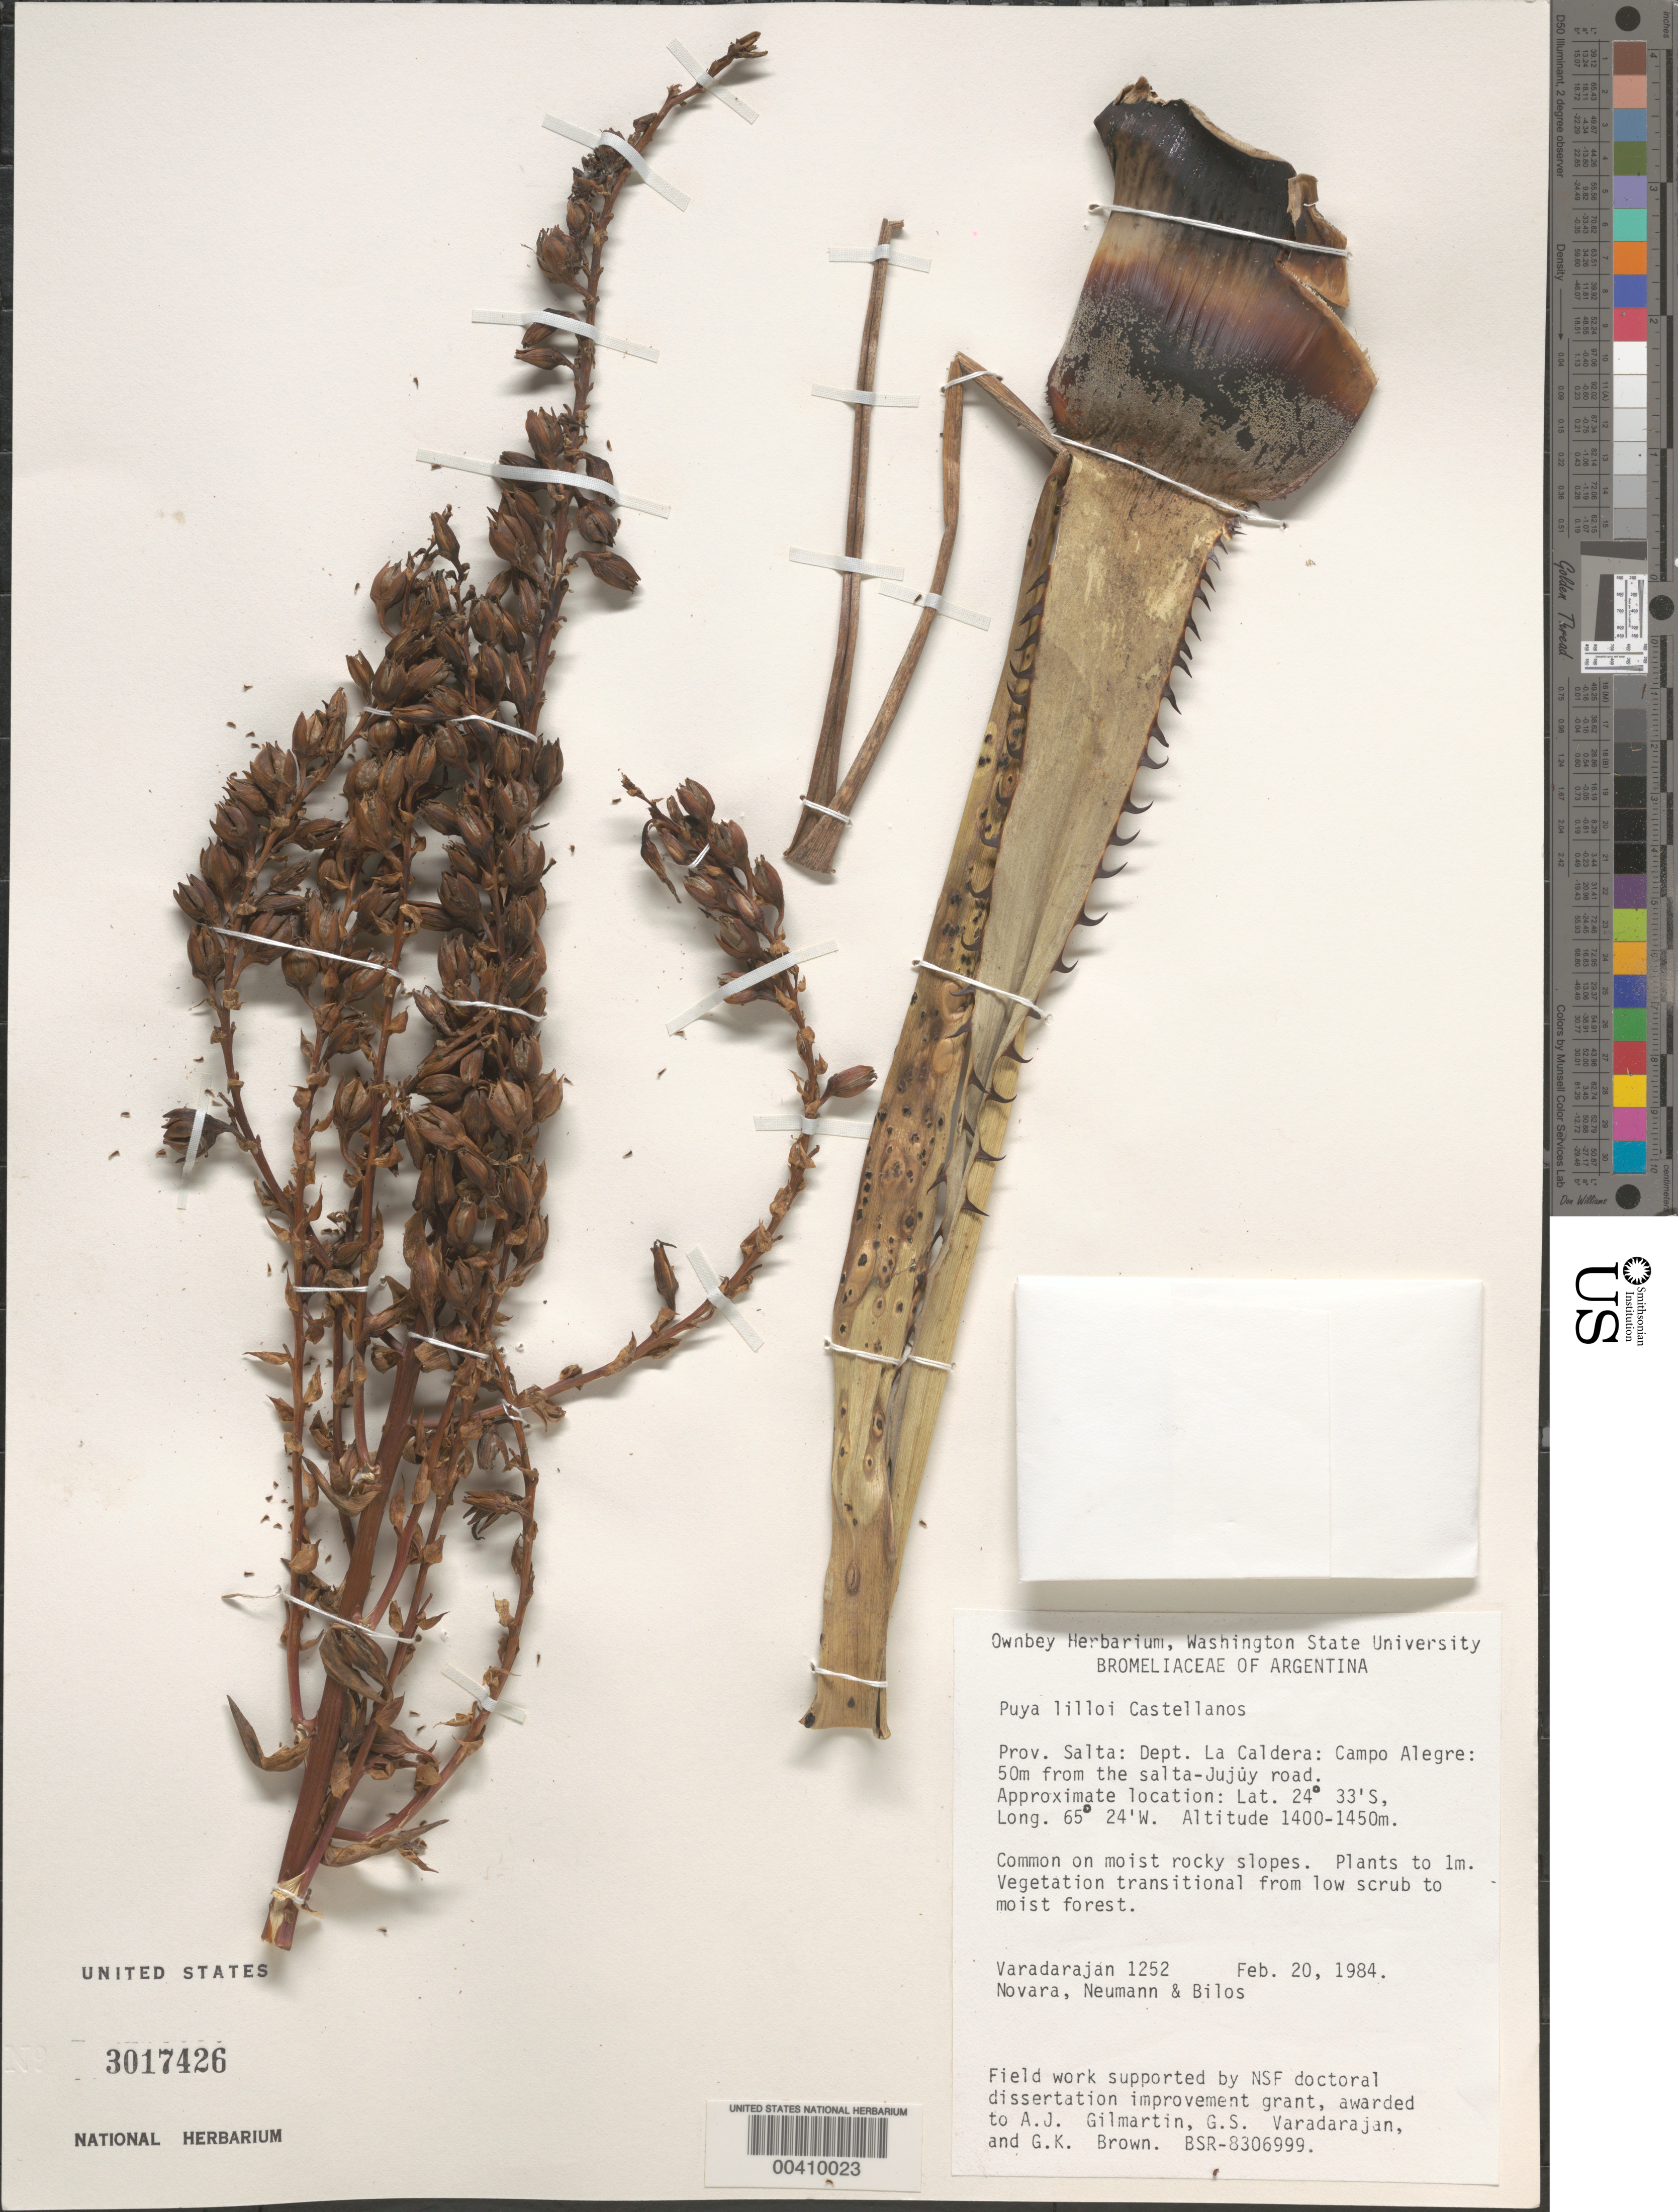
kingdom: Plantae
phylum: Tracheophyta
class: Liliopsida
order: Poales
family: Bromeliaceae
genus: Puya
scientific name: Puya lilloi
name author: A. Cast.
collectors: G. S. Varadarajan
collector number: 1252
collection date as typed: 20 Feb 1984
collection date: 1984-02-20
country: Argentina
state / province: Salta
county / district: Caldera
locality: La Caldera Dept. [= Caldera Dept.], campo alegre, 50 m from Salta-Jujuy road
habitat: Common on moist rocky slopes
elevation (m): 1400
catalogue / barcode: US 3017426